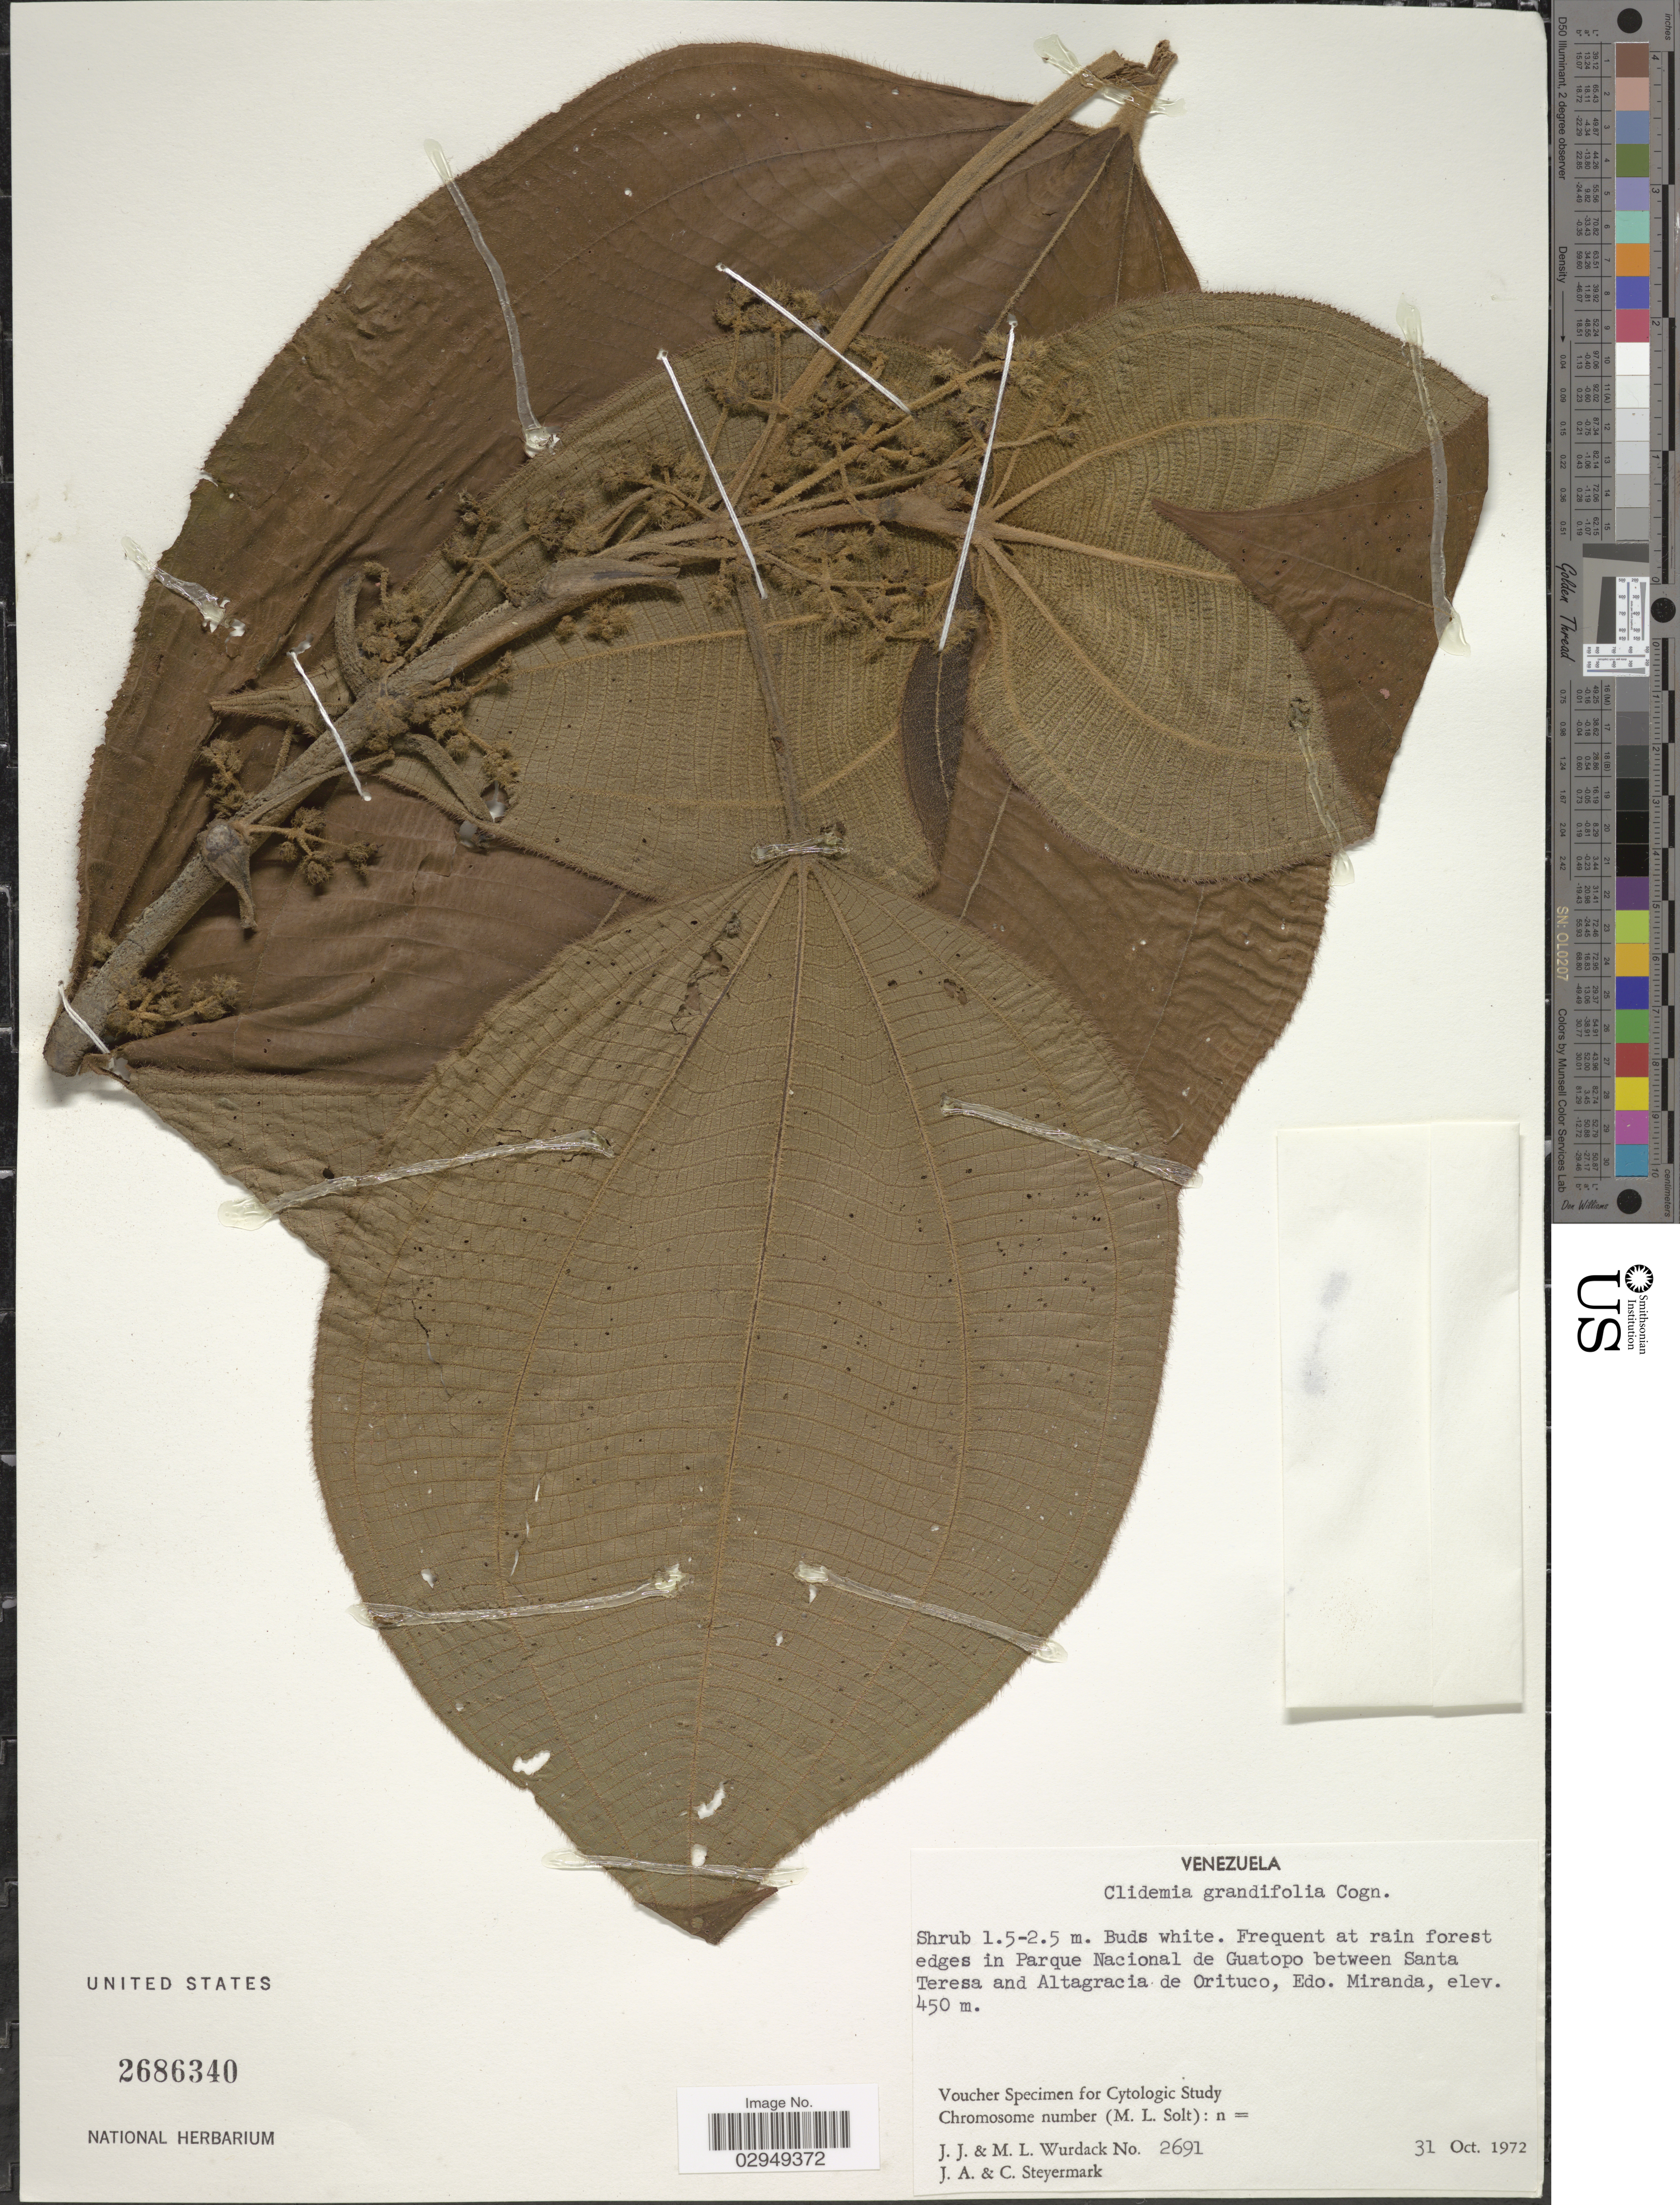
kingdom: Plantae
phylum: Tracheophyta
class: Magnoliopsida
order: Myrtales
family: Melastomataceae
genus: Clidemia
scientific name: Clidemia grandifolia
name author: Cogn.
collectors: J. J. Wurdack, M. L. Wurdack, J. Steyermark & C. Steyermark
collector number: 2691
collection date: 1972-10-31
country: Venezuela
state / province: Miranda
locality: Frequent at rain forest edges in Parque Nacional de Guatopo between Santa Teresa and Altagracia de Orituco, Edo. Miranda.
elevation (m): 450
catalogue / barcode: US 2686340